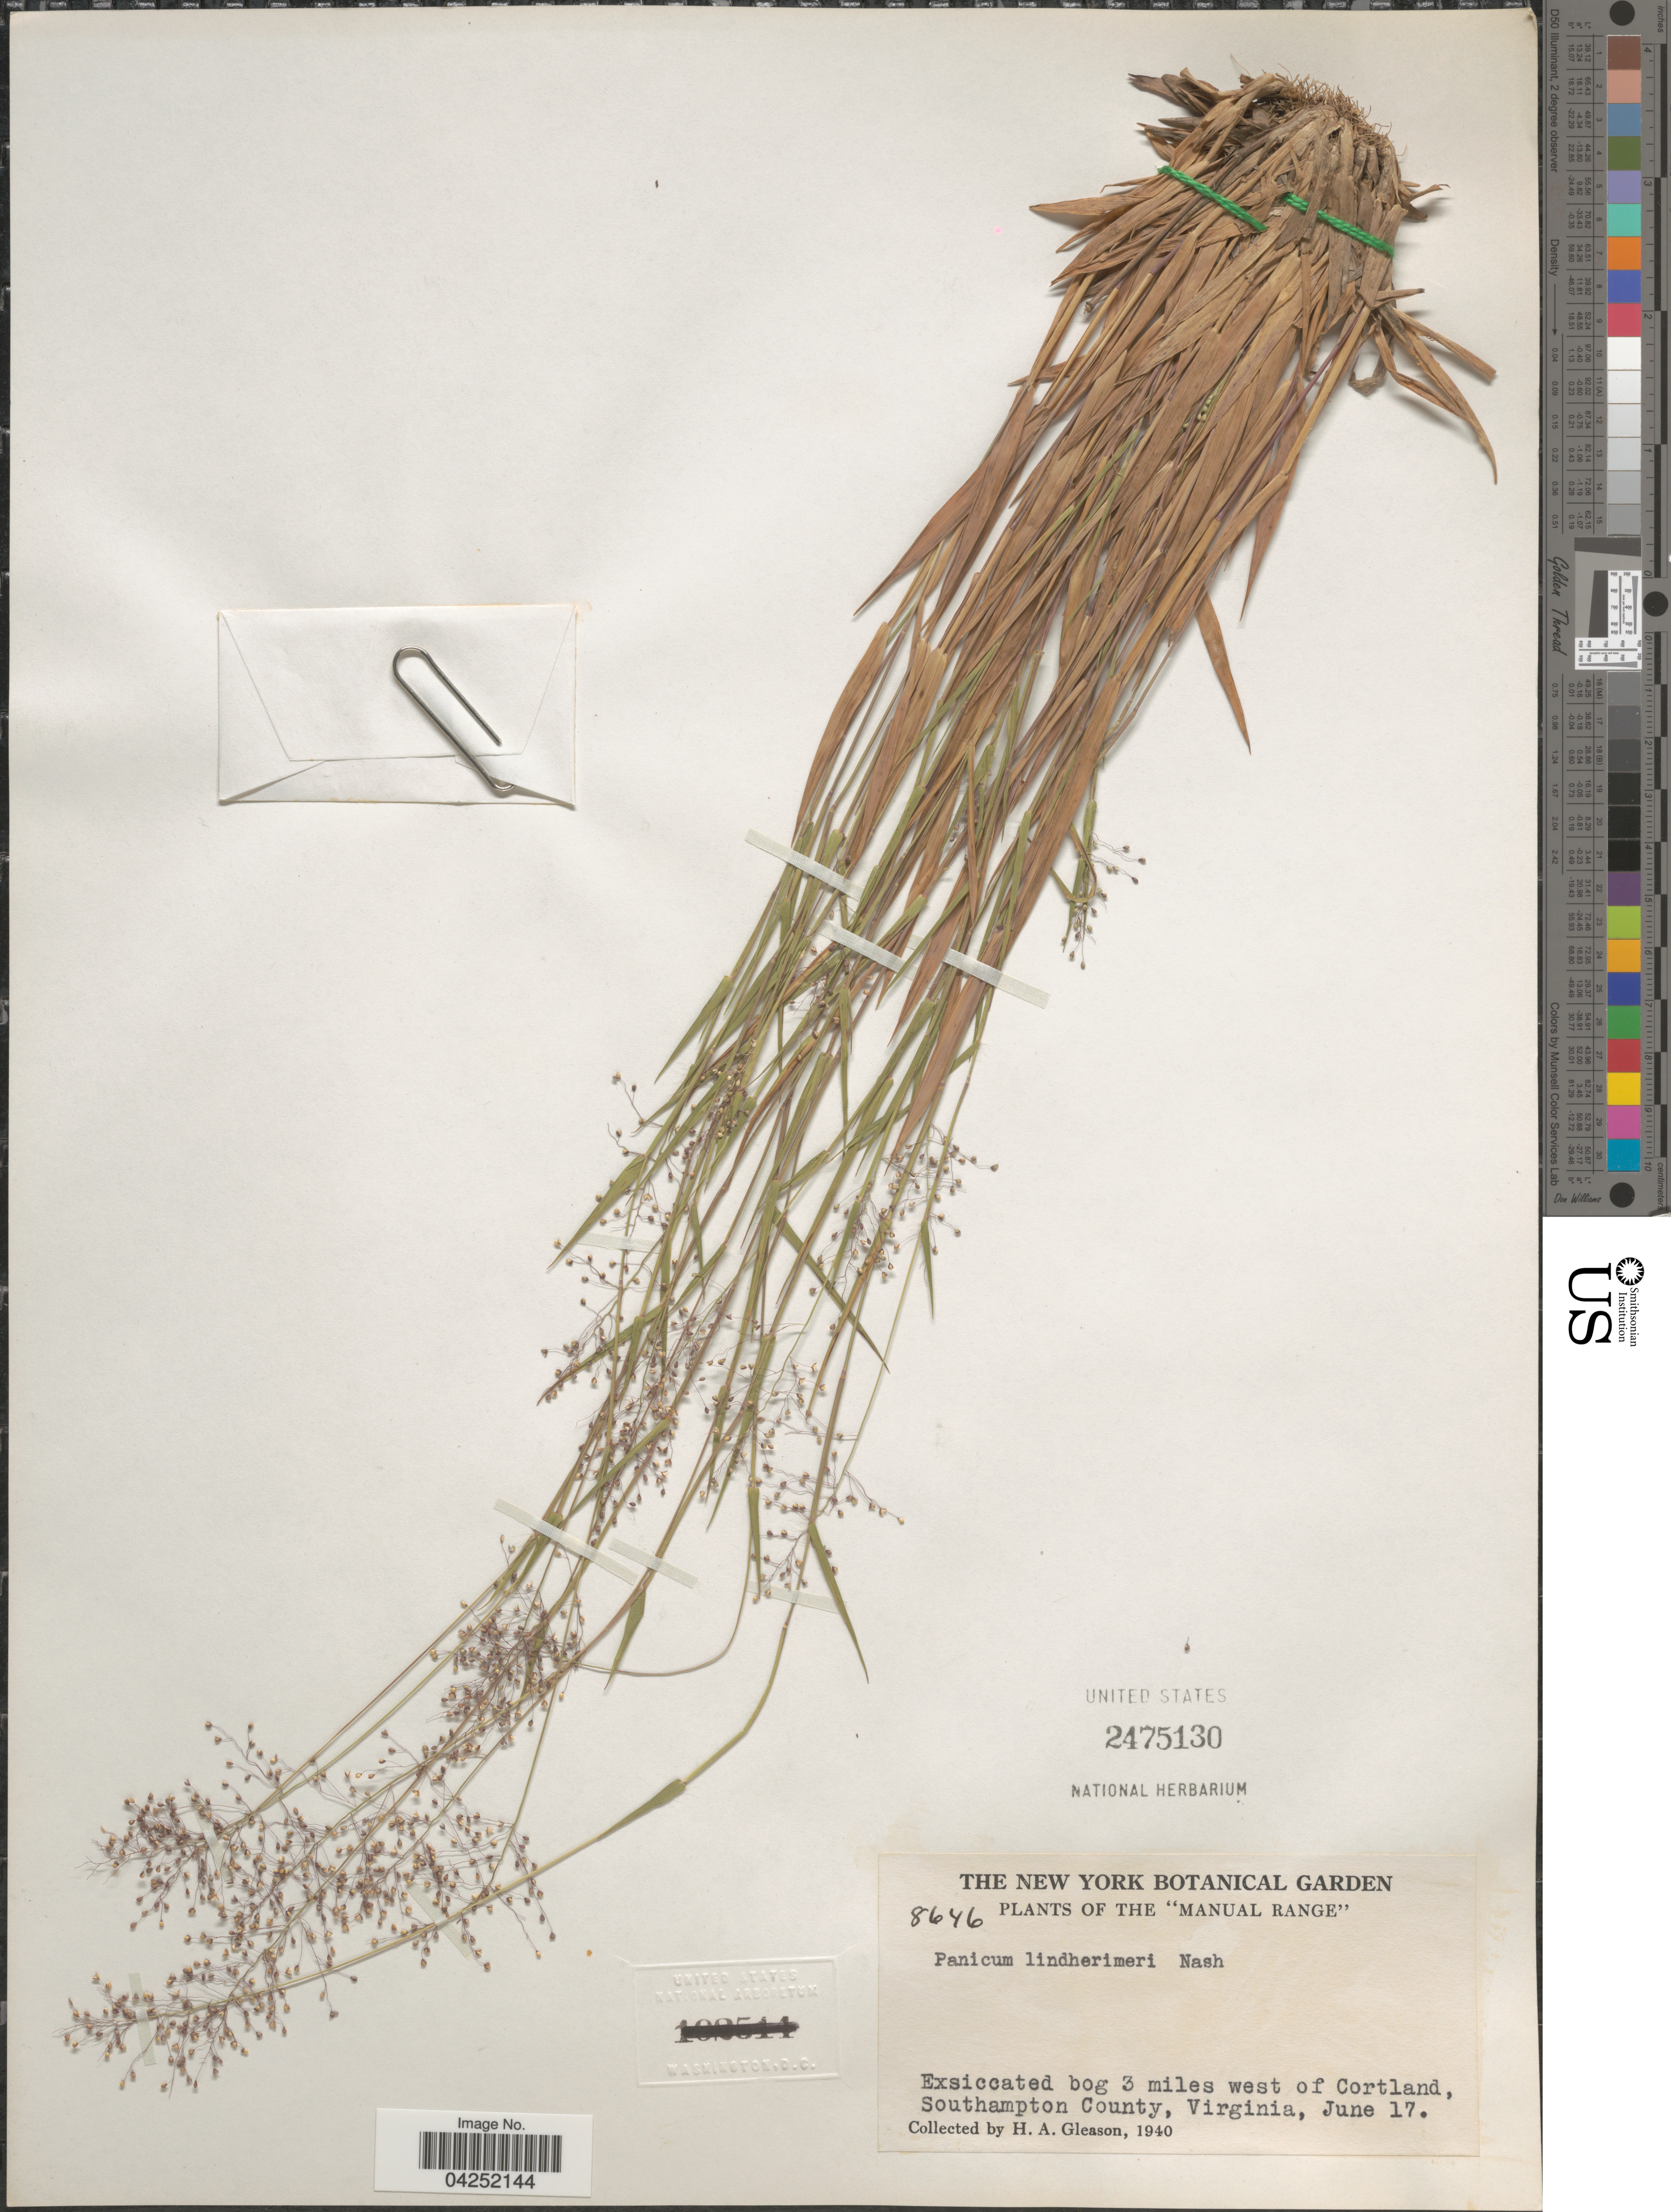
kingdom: Plantae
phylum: Tracheophyta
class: Liliopsida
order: Poales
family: Poaceae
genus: Dichanthelium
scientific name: Dichanthelium acuminatum var. lindheimeri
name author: (Nash) Gould & C.A. Clark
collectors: H. A. Gleason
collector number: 8646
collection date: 1940-06-17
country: United States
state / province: Virginia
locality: The "Manual Range". Exsiccated bog 3 miles west of Cortland, Southampton County.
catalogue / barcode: US 2475130